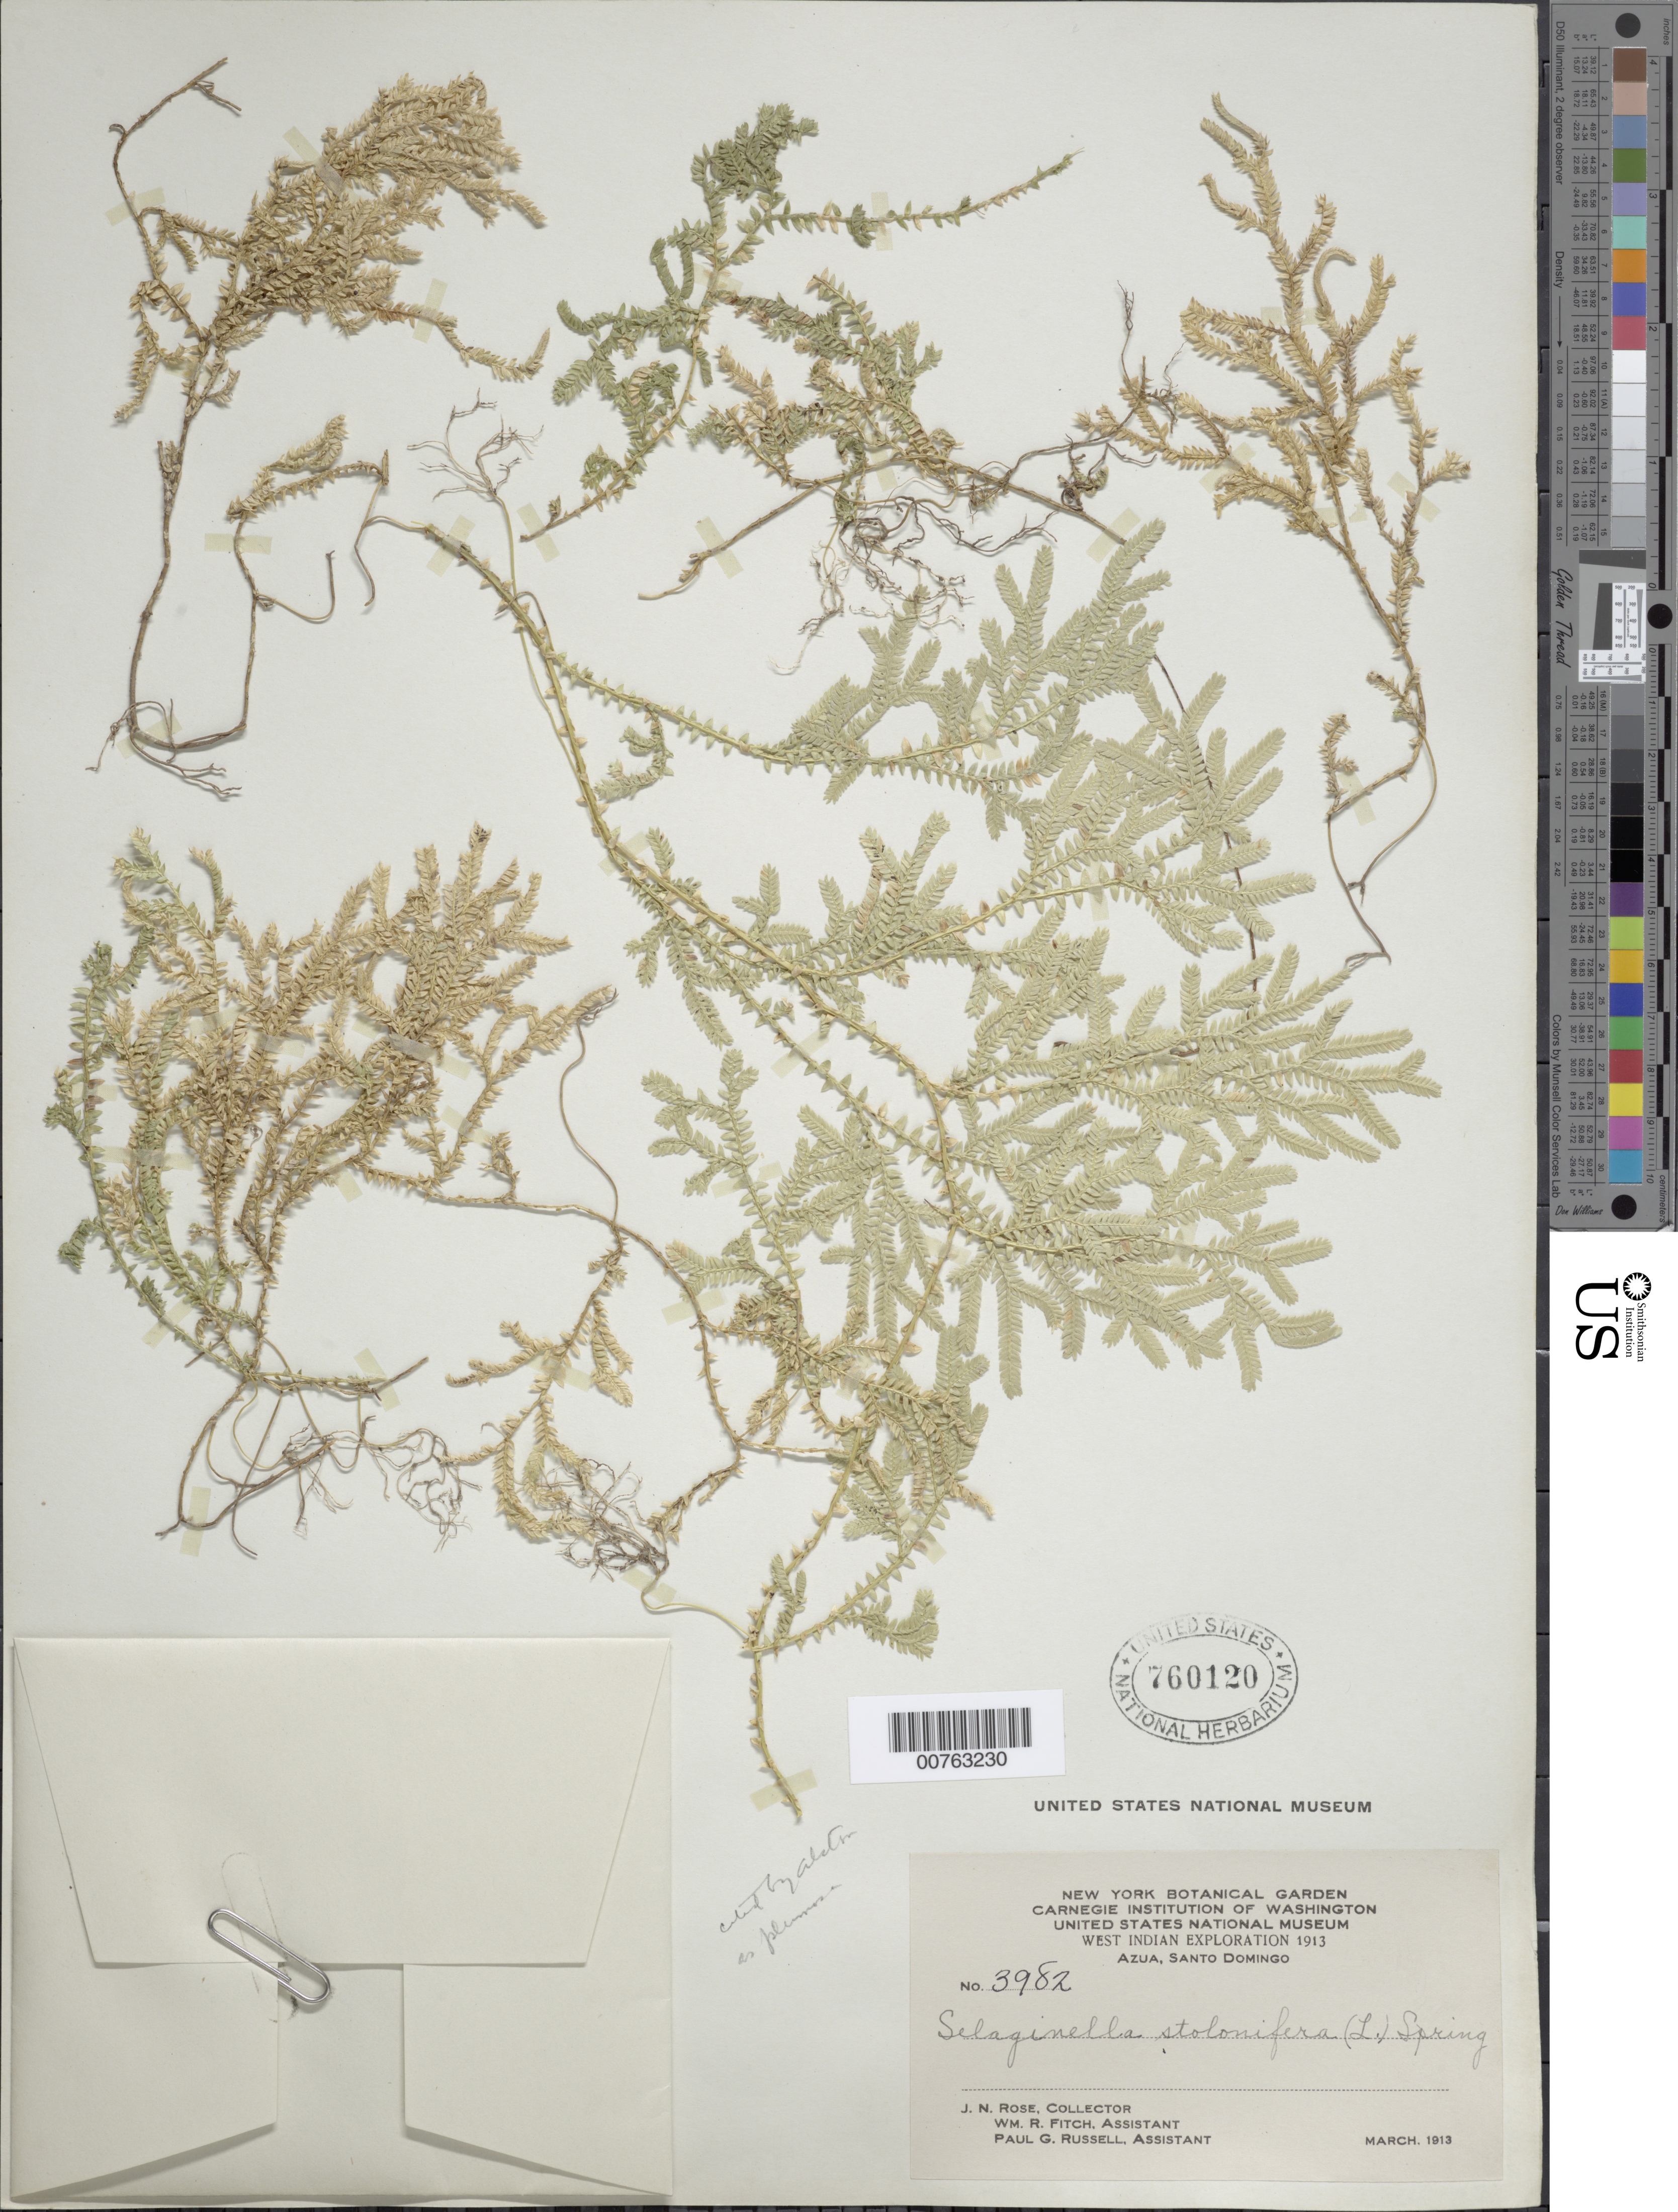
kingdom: Plantae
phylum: Tracheophyta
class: Lycopodiopsida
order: Selaginellales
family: Selaginellaceae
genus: Selaginella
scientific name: Selaginella plumosa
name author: (L.) C. Presl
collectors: J. N. Rose, W. R. Fitch & P. G. Russell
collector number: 3982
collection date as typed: Mar 1913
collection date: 1913-03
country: Dominican Republic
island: Hispaniola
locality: Azua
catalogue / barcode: US 760120